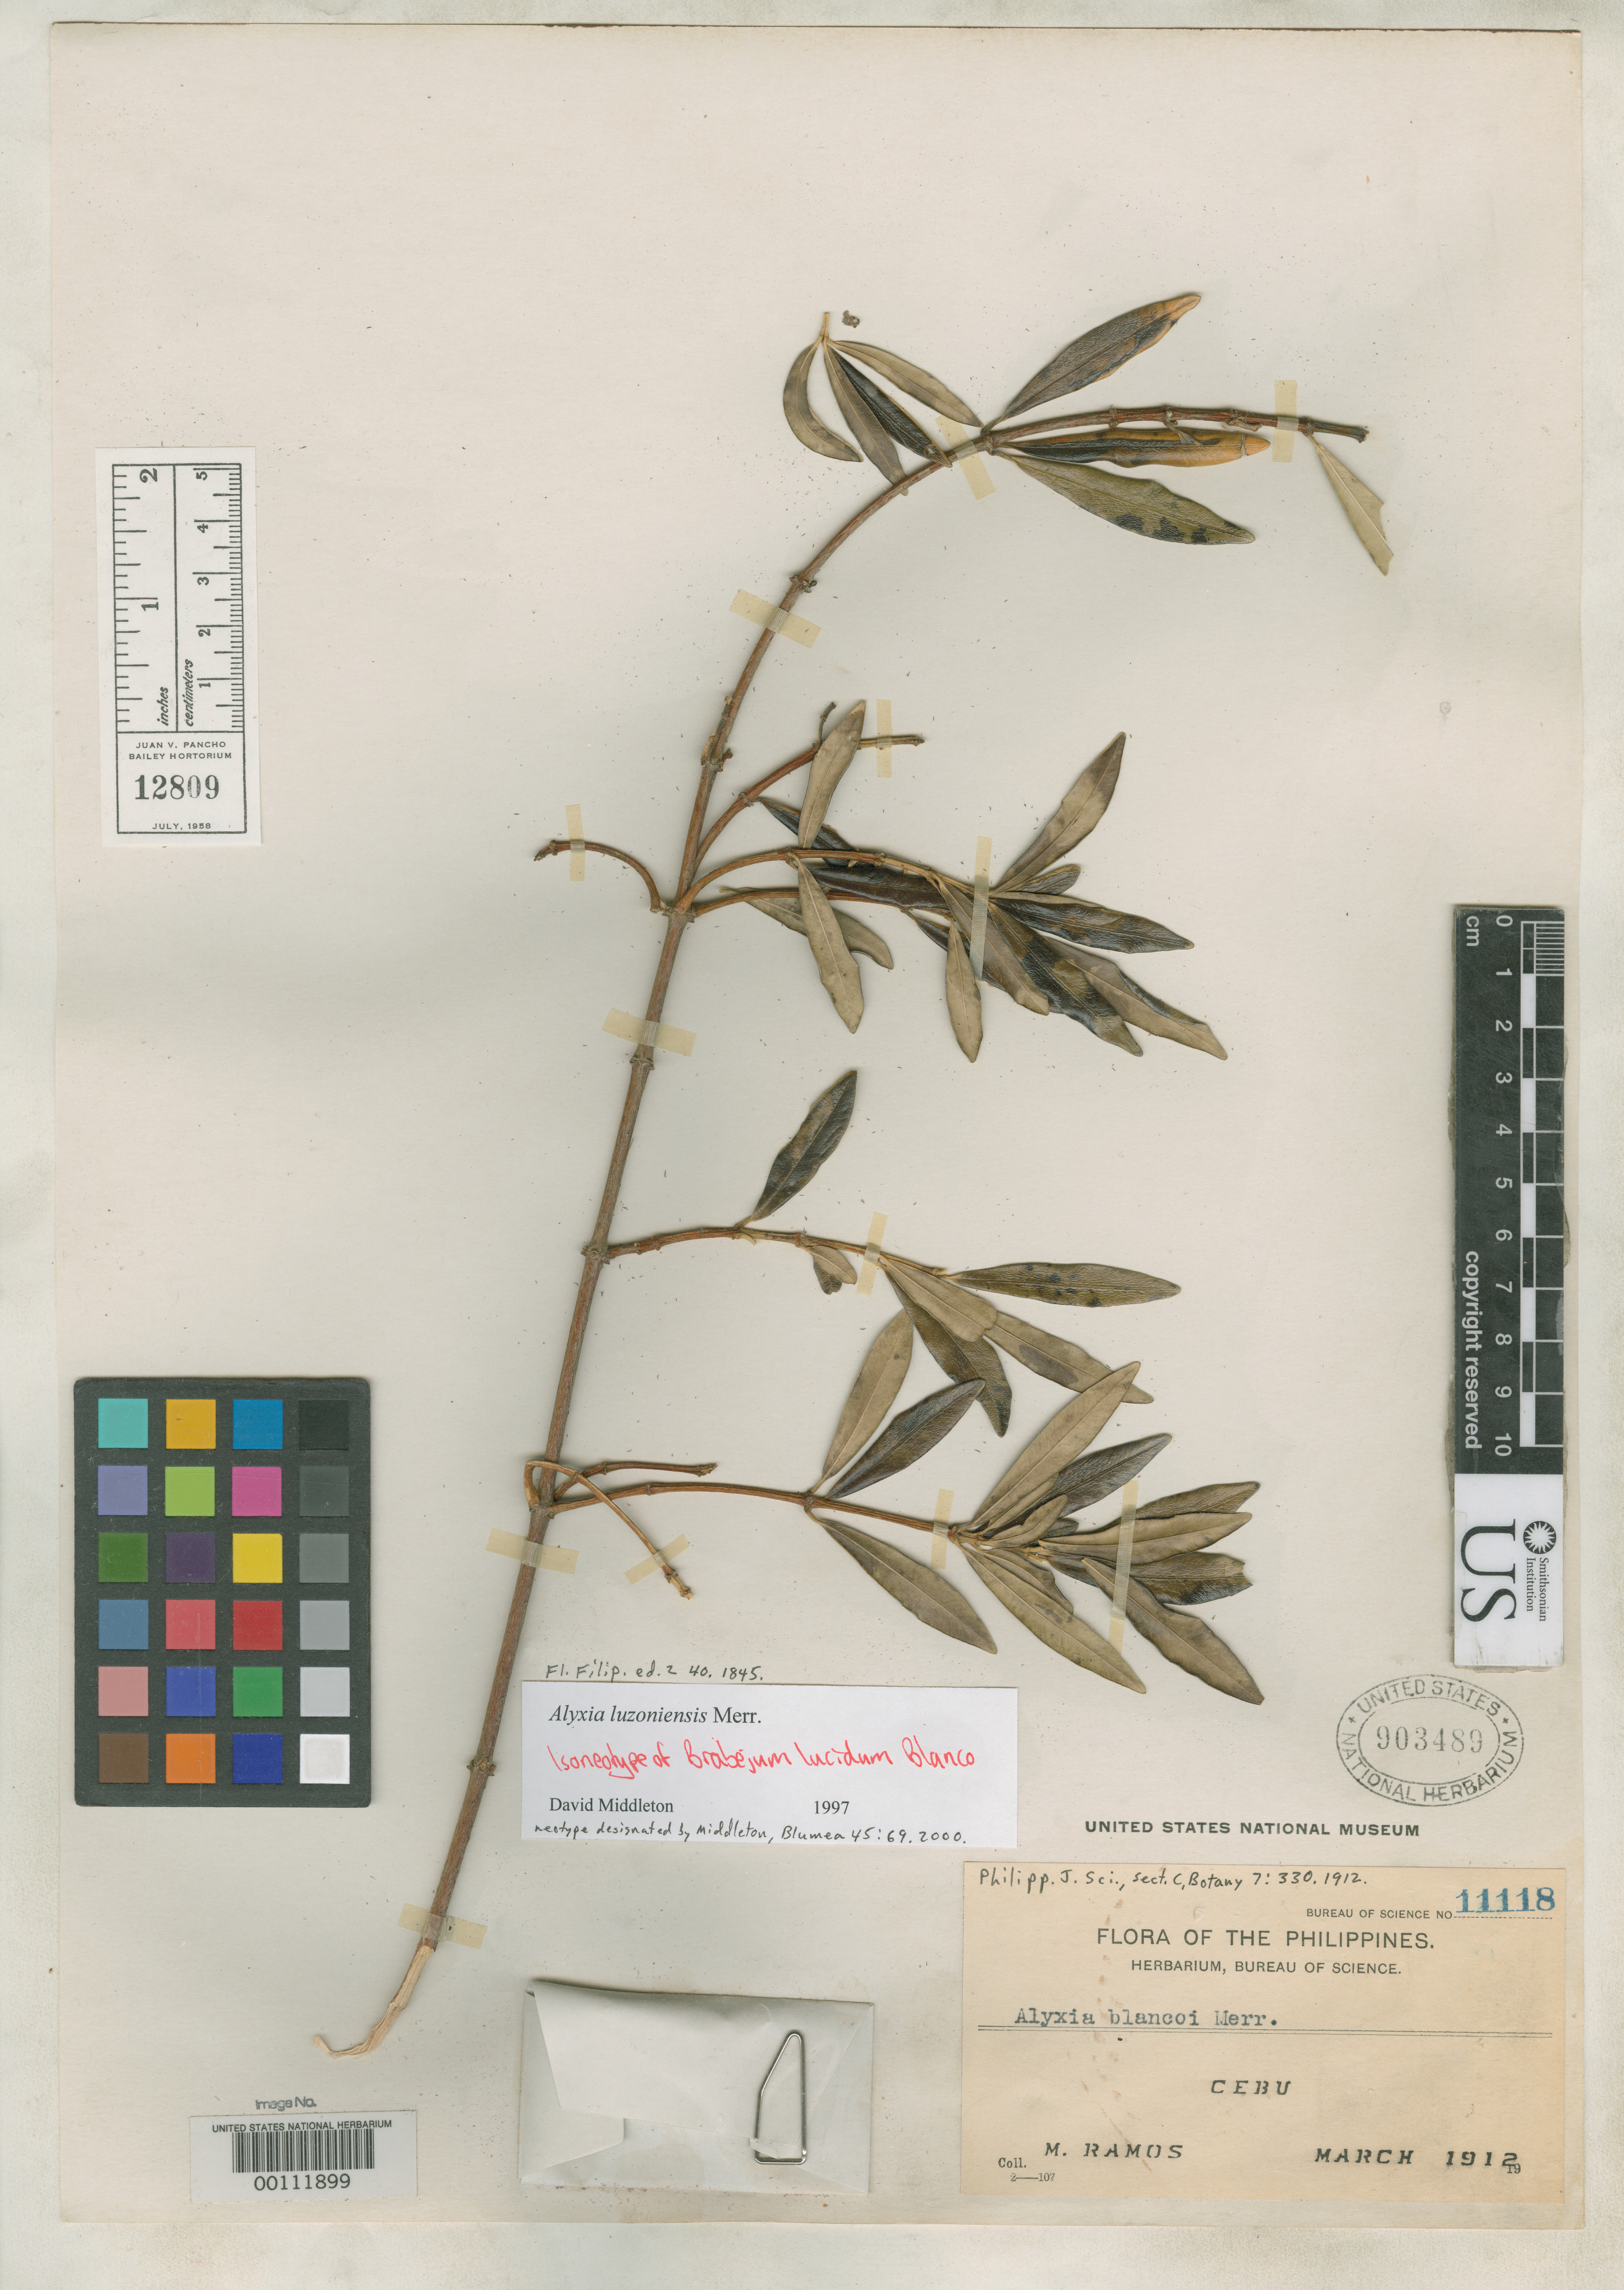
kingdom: Plantae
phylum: Tracheophyta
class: Magnoliopsida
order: Proteales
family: Proteaceae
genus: Brabejum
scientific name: Brabejum lucidum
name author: Blanco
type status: Isoneotype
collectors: M. Ramos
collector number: Bur. Sci. 11118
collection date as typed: Mar 1912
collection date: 1912-03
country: Philippines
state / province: Central Visayas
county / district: Cebu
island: Cebu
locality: Cebu.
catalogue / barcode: US 903489